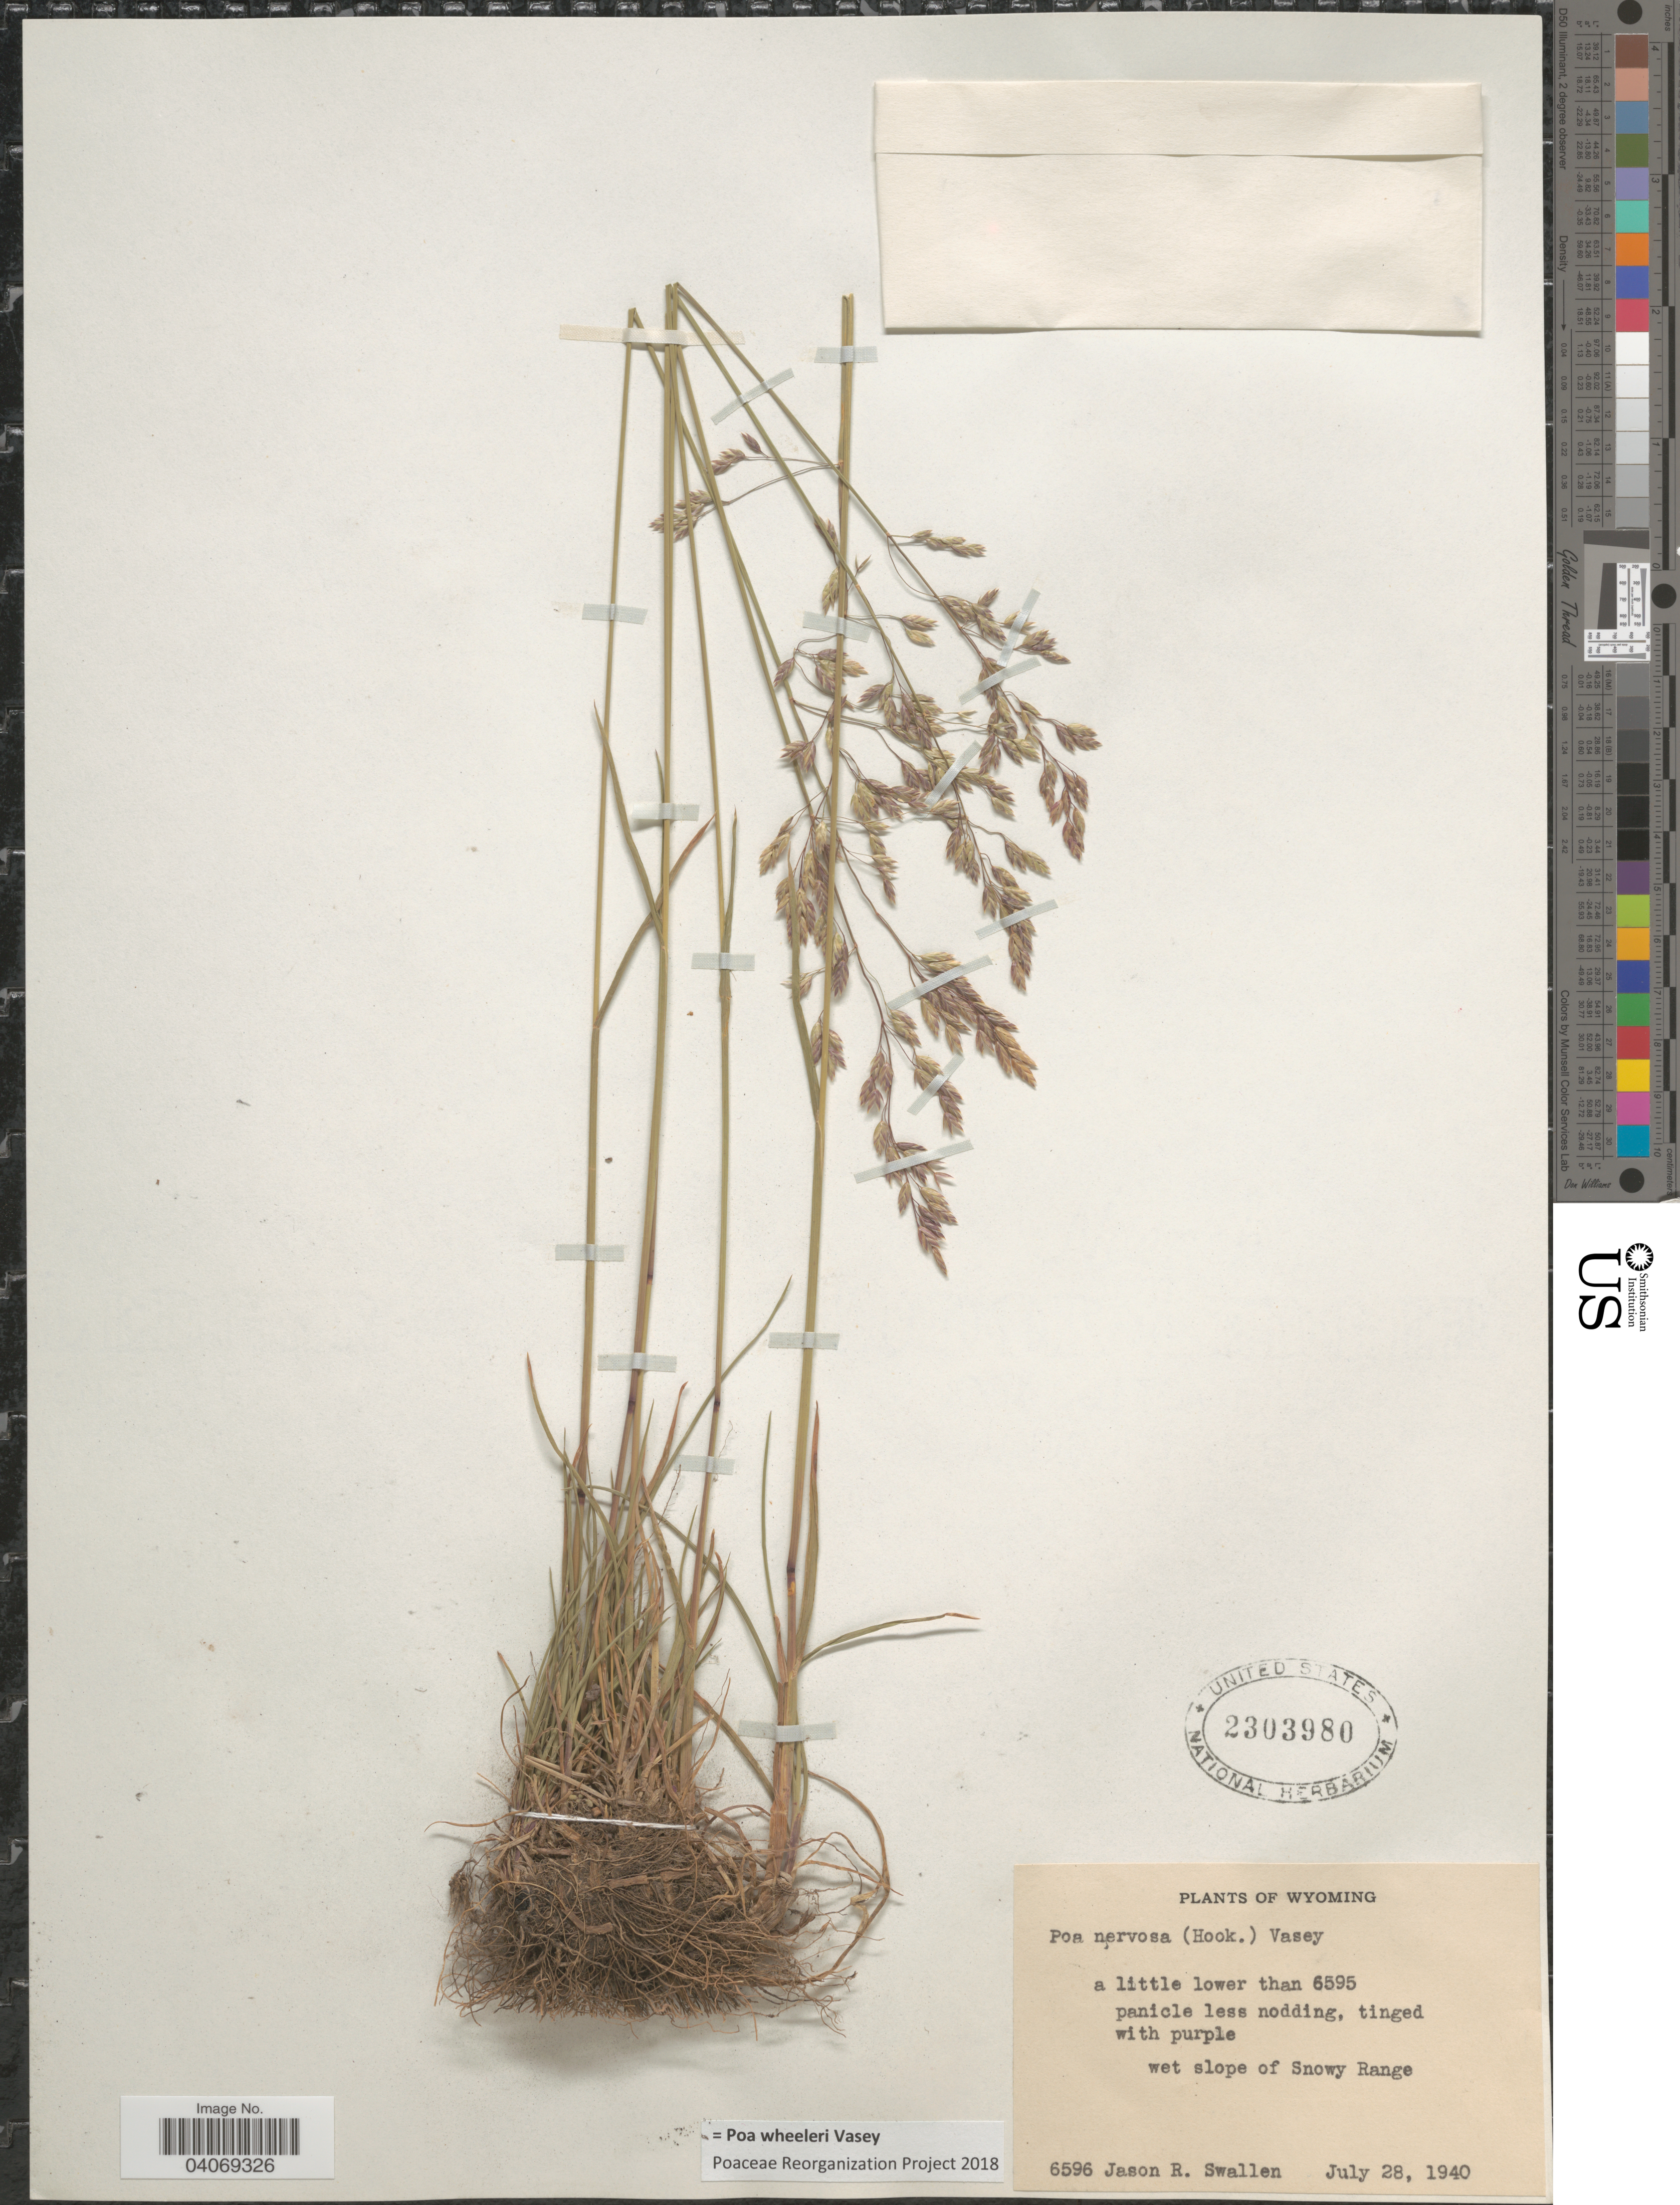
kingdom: Plantae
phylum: Tracheophyta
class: Liliopsida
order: Poales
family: Poaceae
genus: Poa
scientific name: Poa wheeleri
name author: Vasey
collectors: J. R. Swallen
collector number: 6596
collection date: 1940-07-28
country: United States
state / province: Wyoming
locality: Wet slope of Snowy Range.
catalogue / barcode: US 2303980